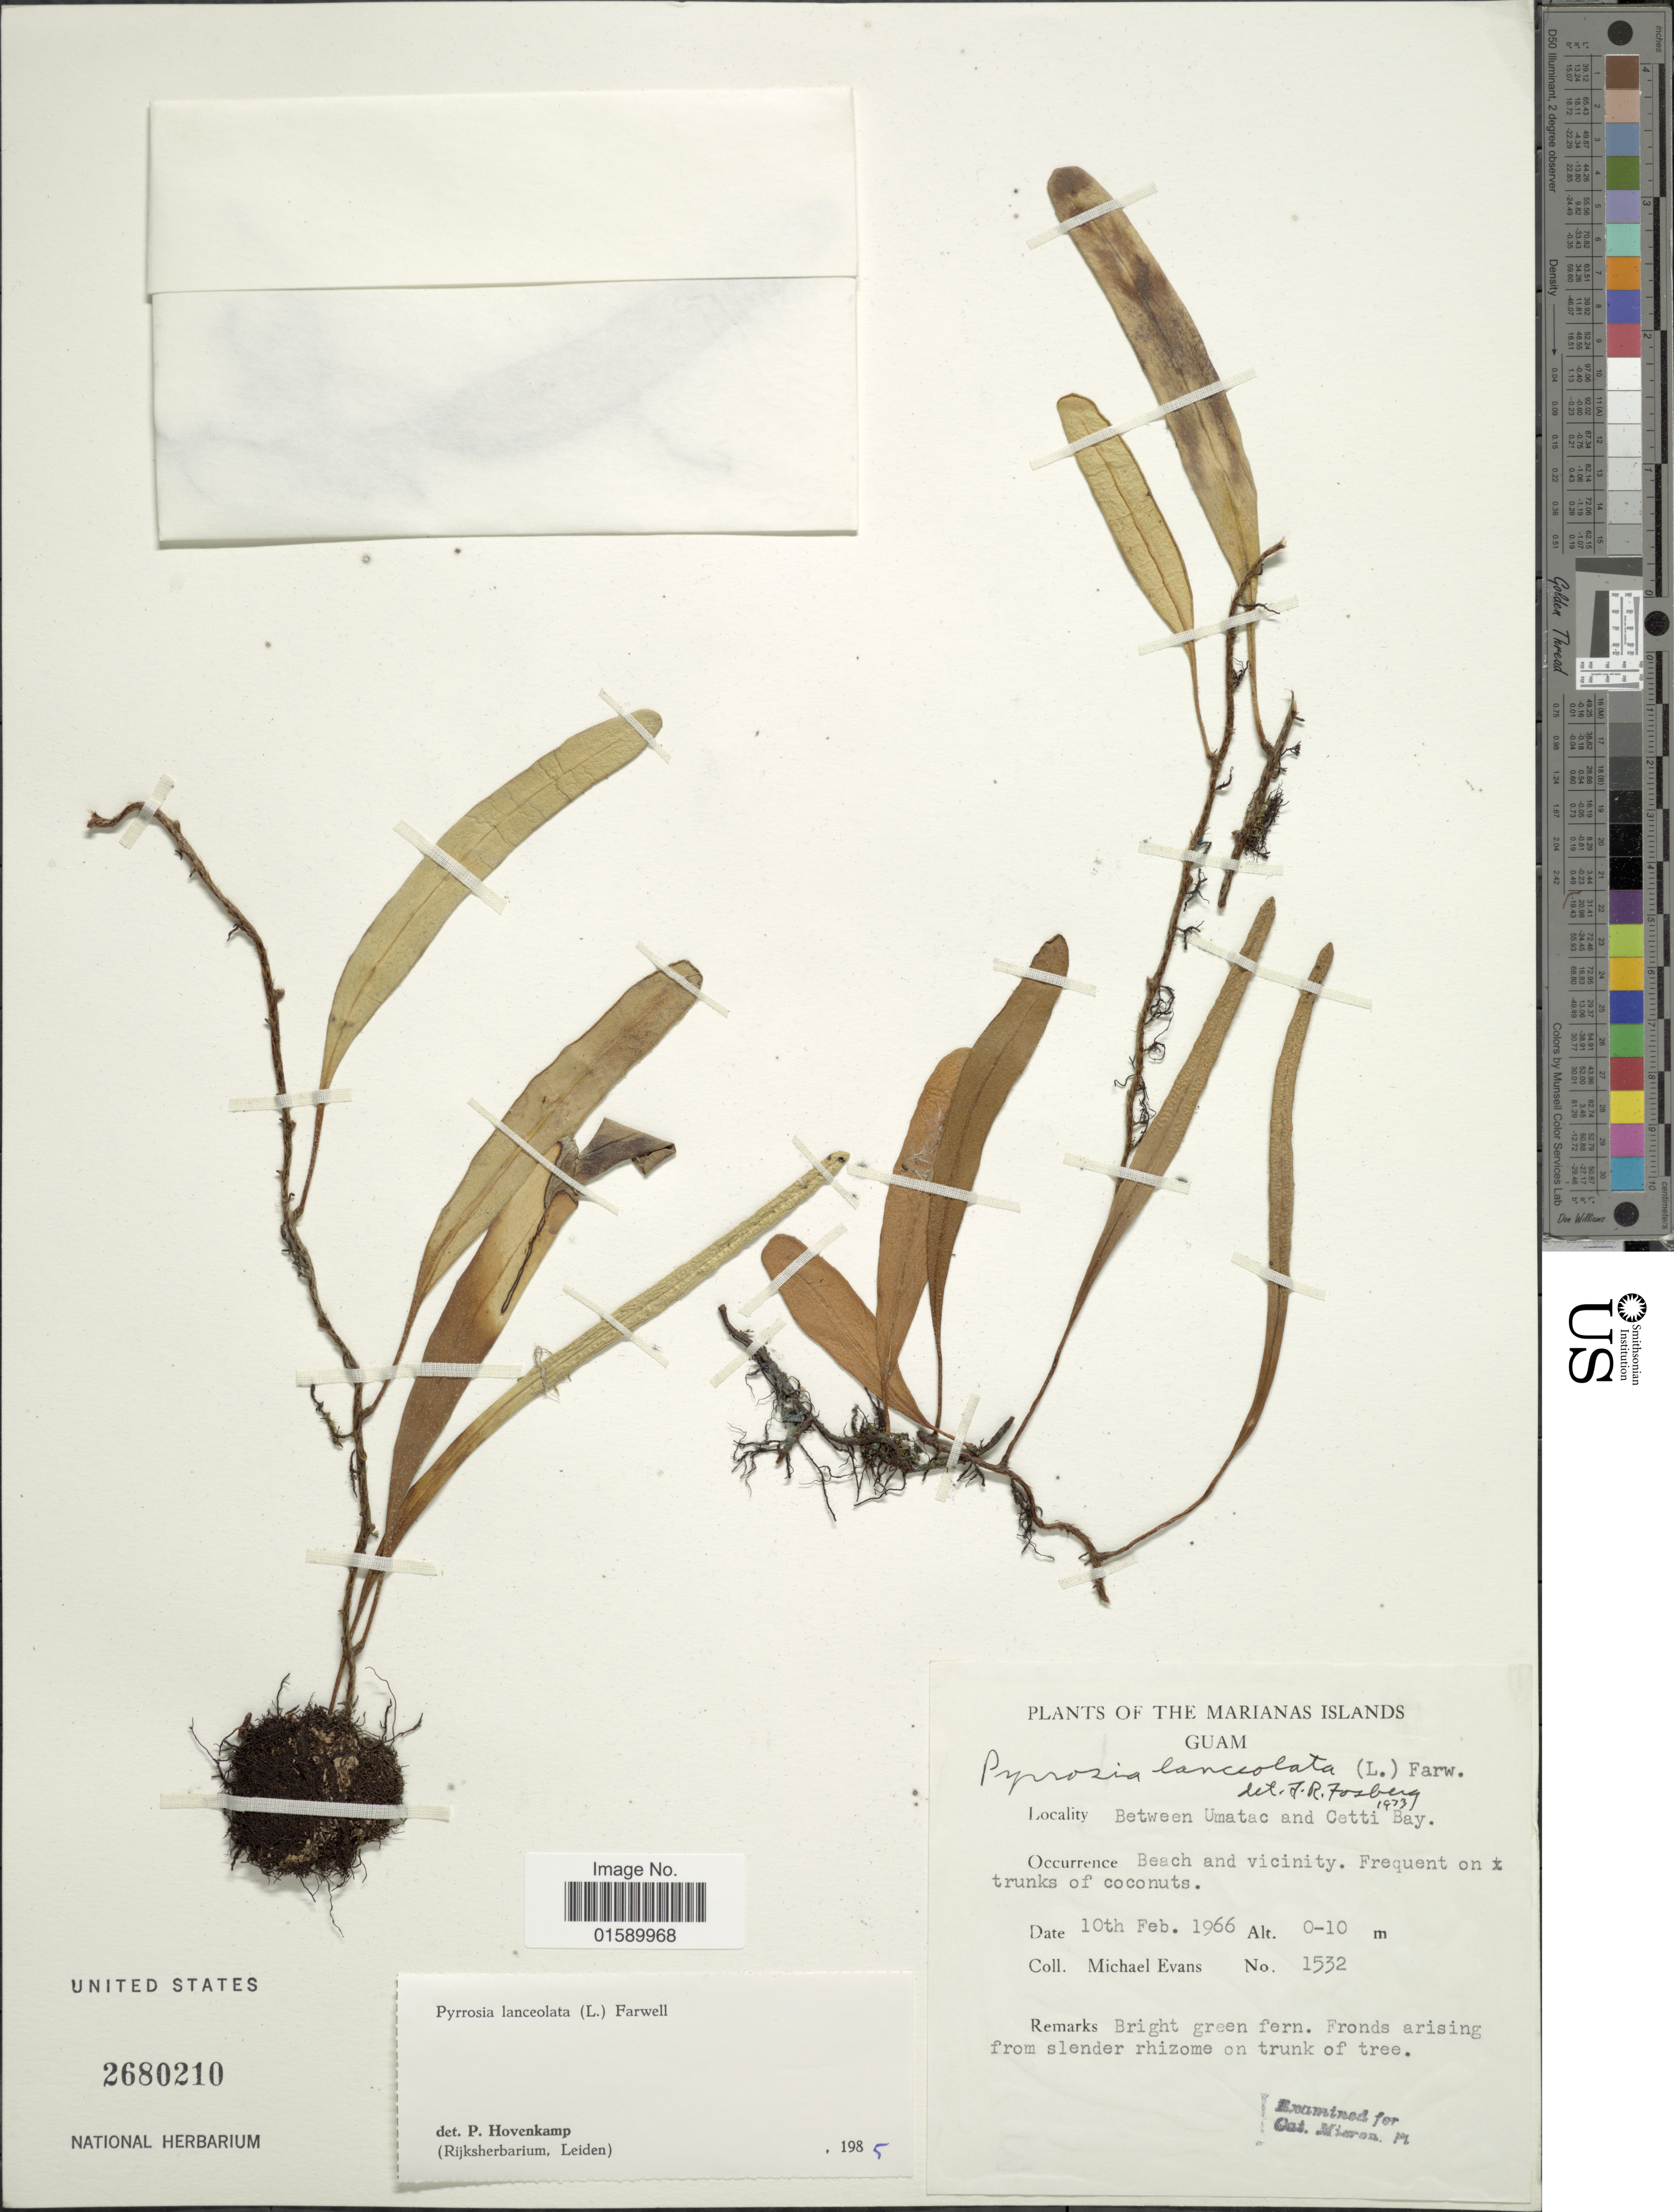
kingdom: Plantae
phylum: Tracheophyta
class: Polypodiopsida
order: Polypodiales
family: Polypodiaceae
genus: Pyrrosia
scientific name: Pyrrosia lanceolata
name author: (L.) Farw.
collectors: M. Evans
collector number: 1532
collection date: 1966-02-10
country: Guam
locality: Mariana Islands, Guam, Between Umatac and Cetti Bay.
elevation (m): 0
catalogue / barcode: US 2680210